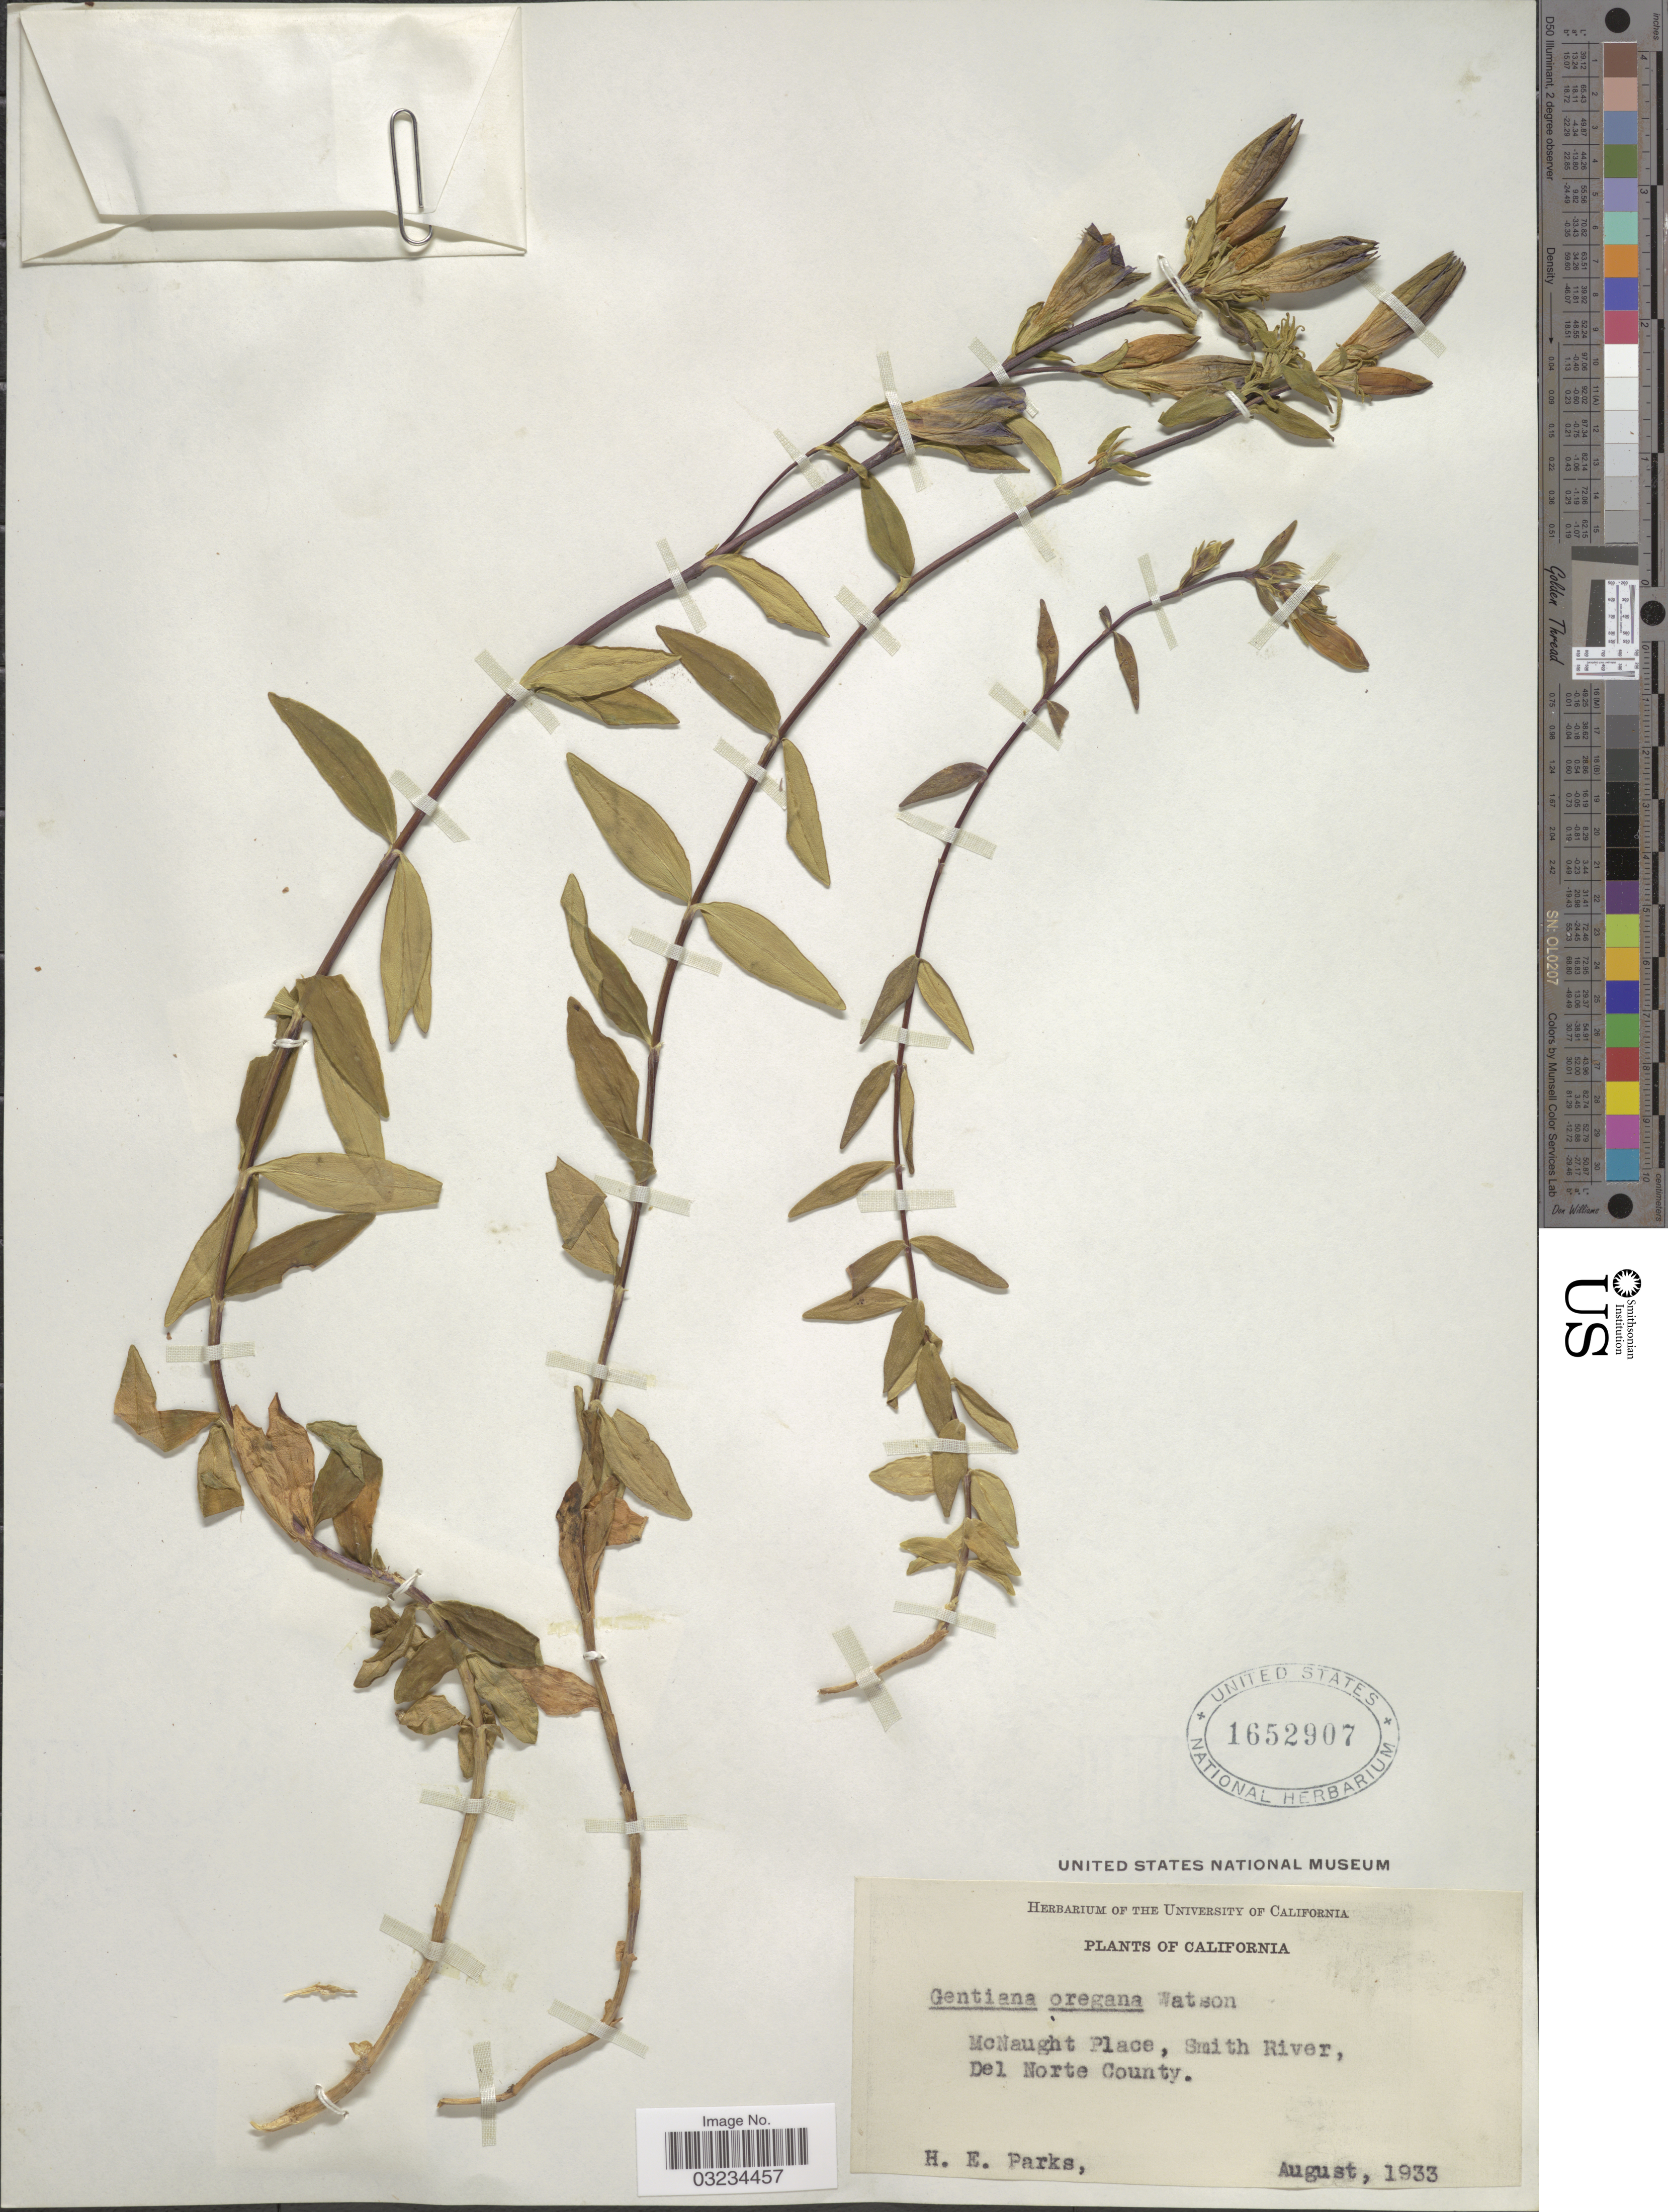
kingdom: Plantae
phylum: Tracheophyta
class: Magnoliopsida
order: Gentianales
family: Gentianaceae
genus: Gentiana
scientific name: Gentiana oregana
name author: Engelm. ex A. Gray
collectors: H. E. Parks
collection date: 1933-08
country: United States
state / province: California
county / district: Del Norte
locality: McNaught Place, Smith River, Del Norte County.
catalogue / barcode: US 1652907